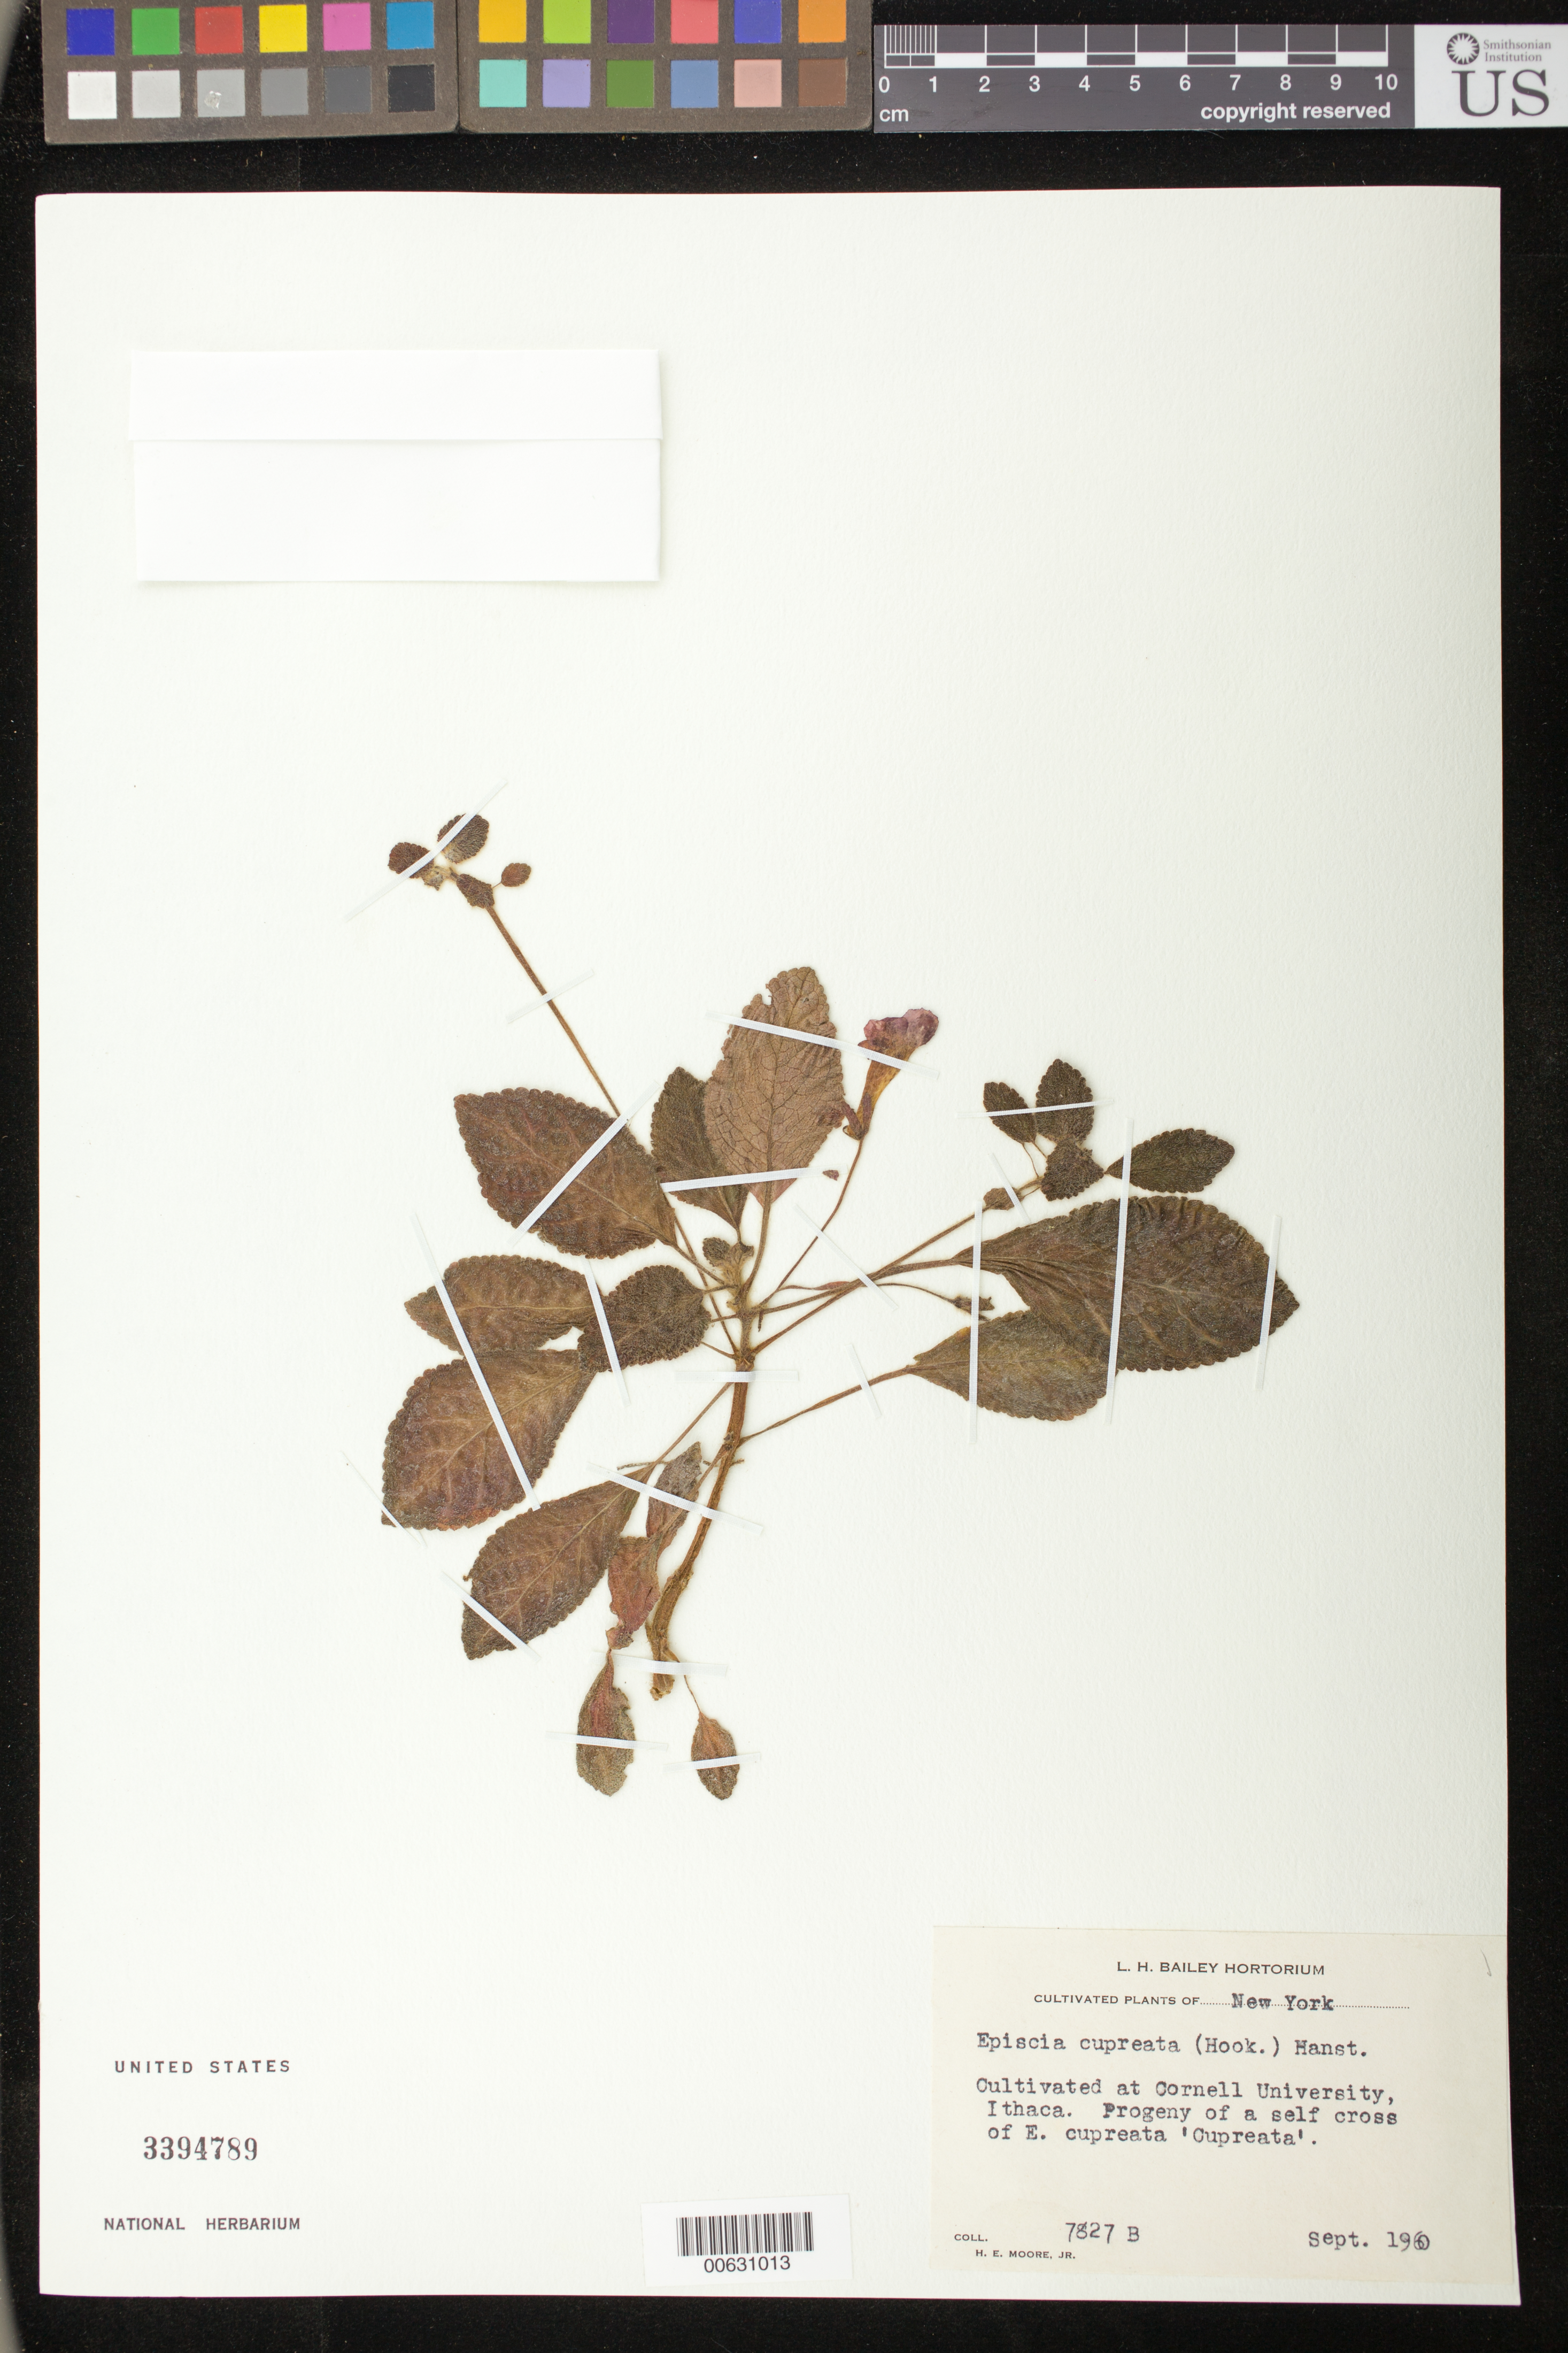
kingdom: Plantae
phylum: Tracheophyta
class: Magnoliopsida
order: Lamiales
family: Gesneriaceae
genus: Episcia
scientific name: Episcia cupreata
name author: (Hook.) Hanst.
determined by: Skog, Laurence E.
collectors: H. E. Moore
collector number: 7827 B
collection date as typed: Sep 1960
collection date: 1960-09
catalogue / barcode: US 3394789